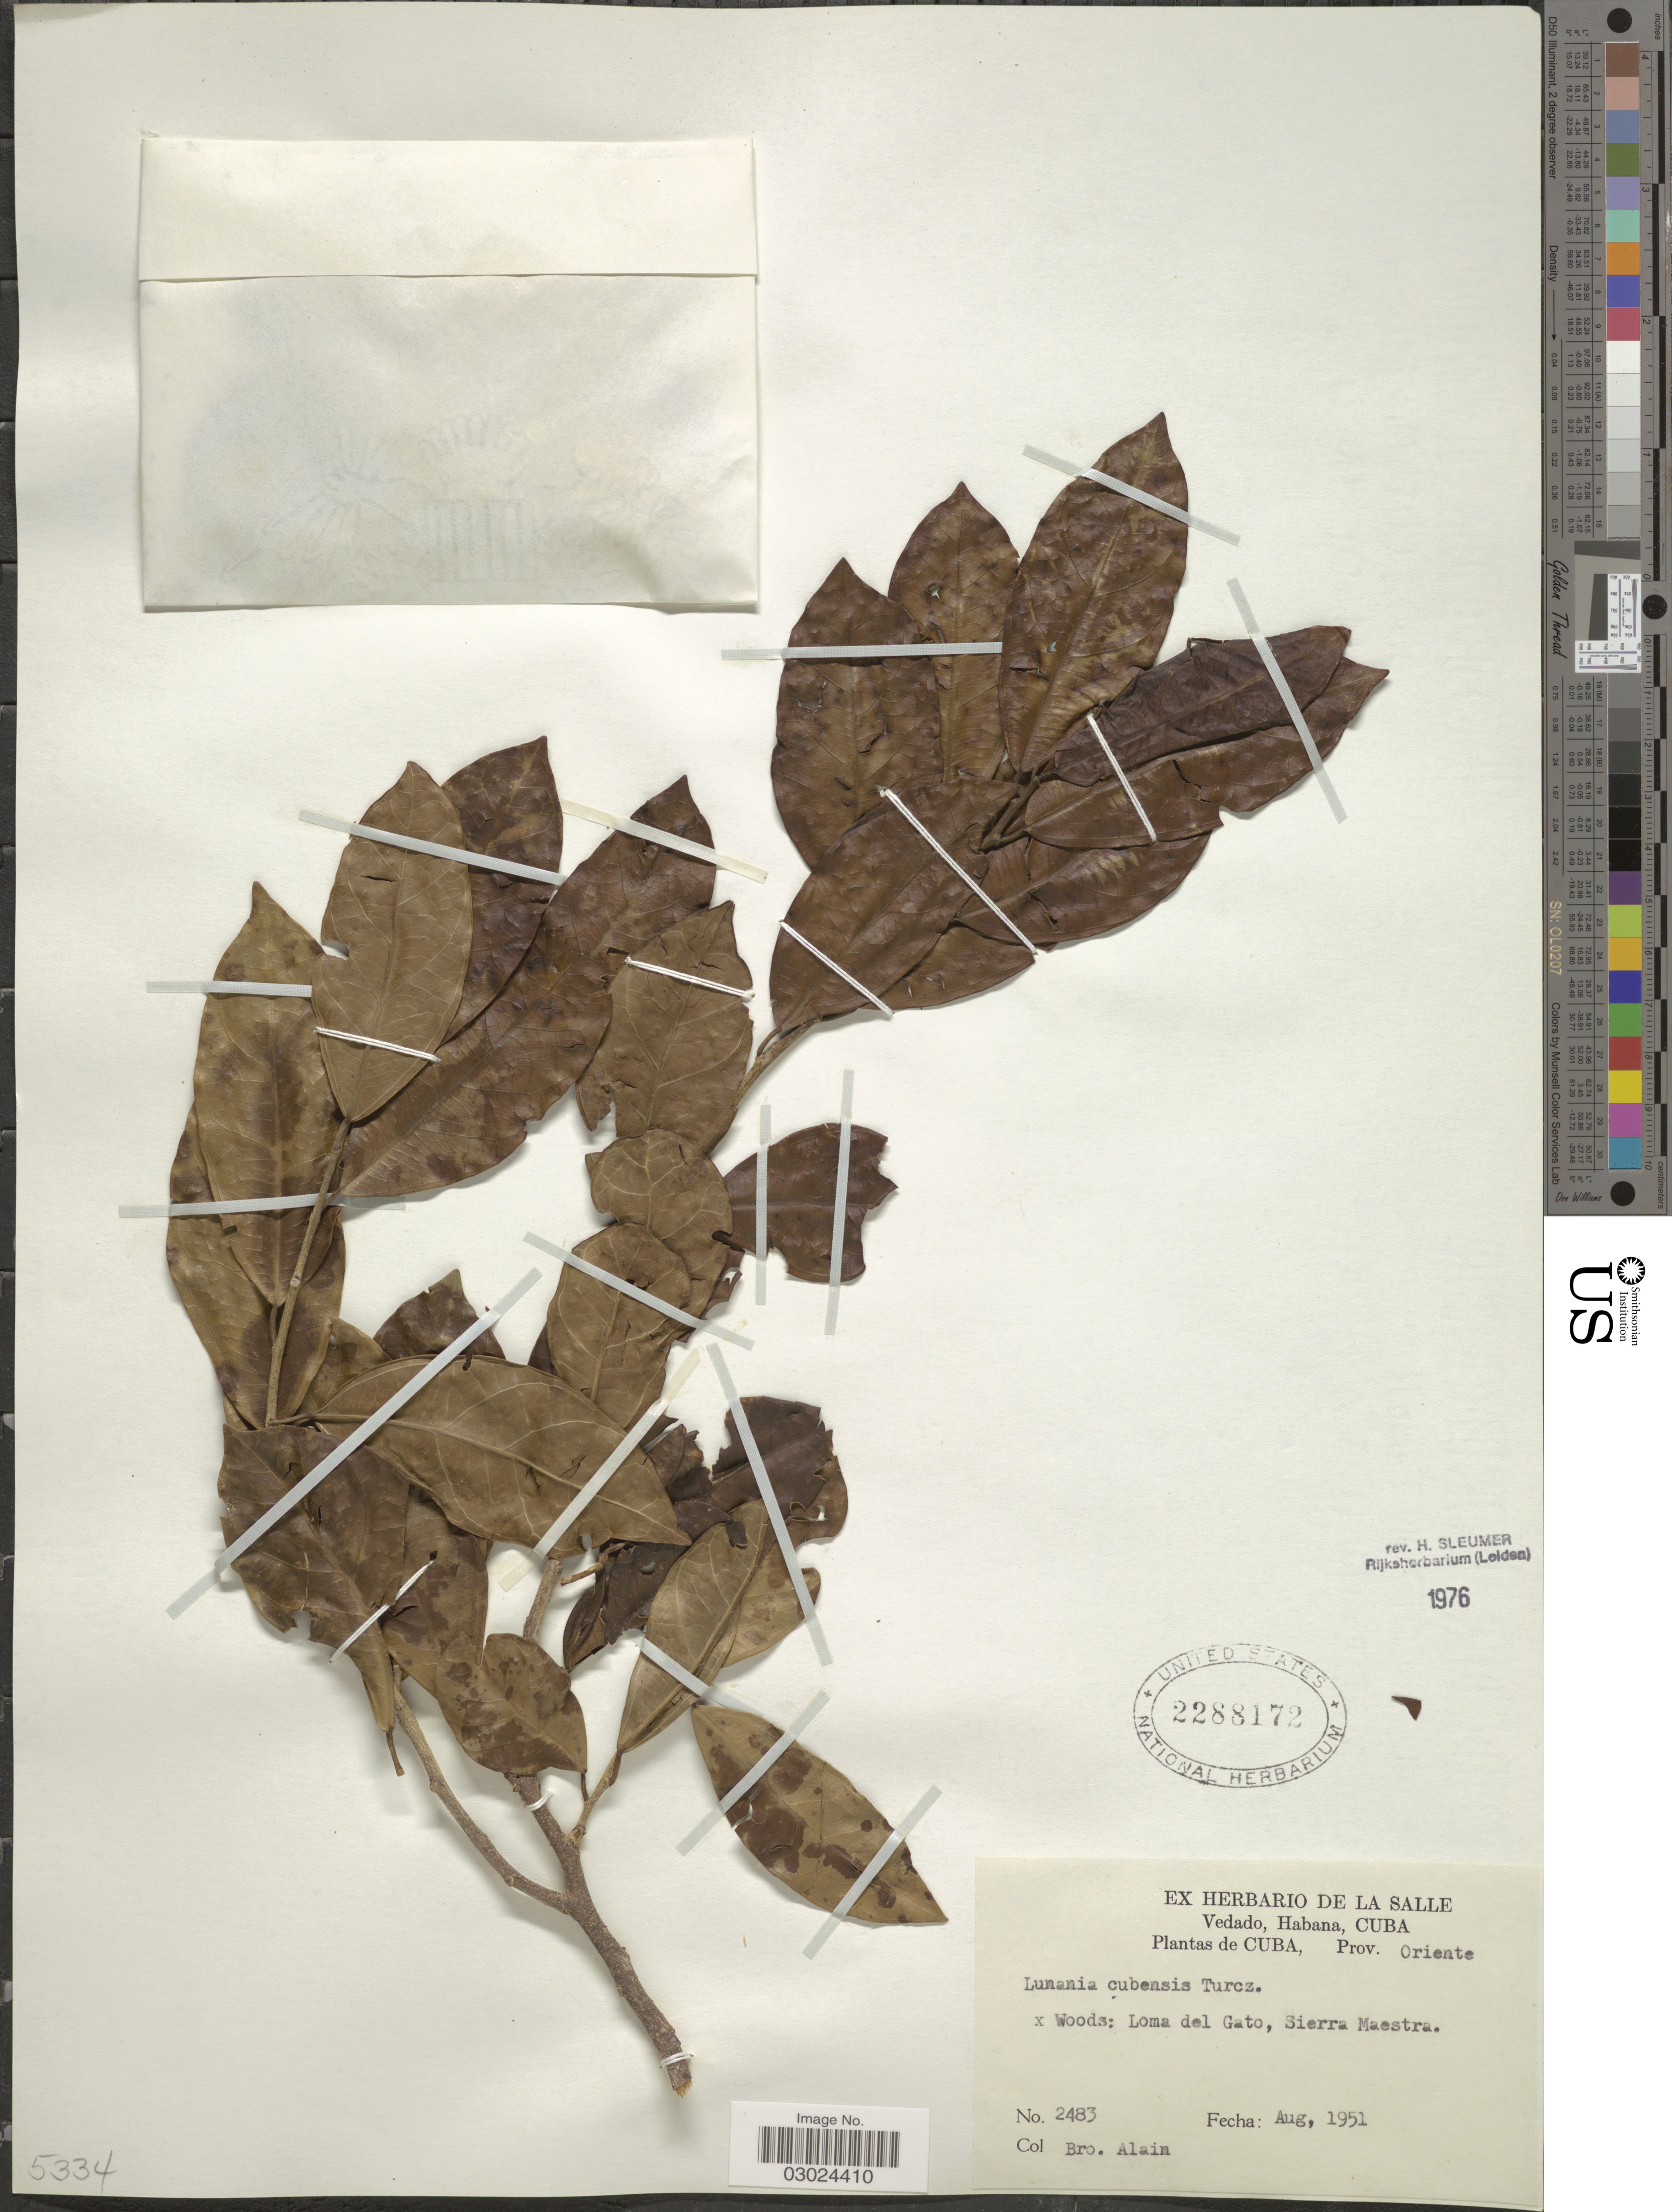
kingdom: Plantae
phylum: Tracheophyta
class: Magnoliopsida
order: Malpighiales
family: Salicaceae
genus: Lunania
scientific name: Lunania cubensis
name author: Turcz.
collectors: A. H. Liogier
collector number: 2483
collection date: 1951-08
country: Cuba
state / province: Oriente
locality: Prov. Oriente. Woods; Loma del Gato, Sierra Maestra.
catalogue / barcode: US 2288172